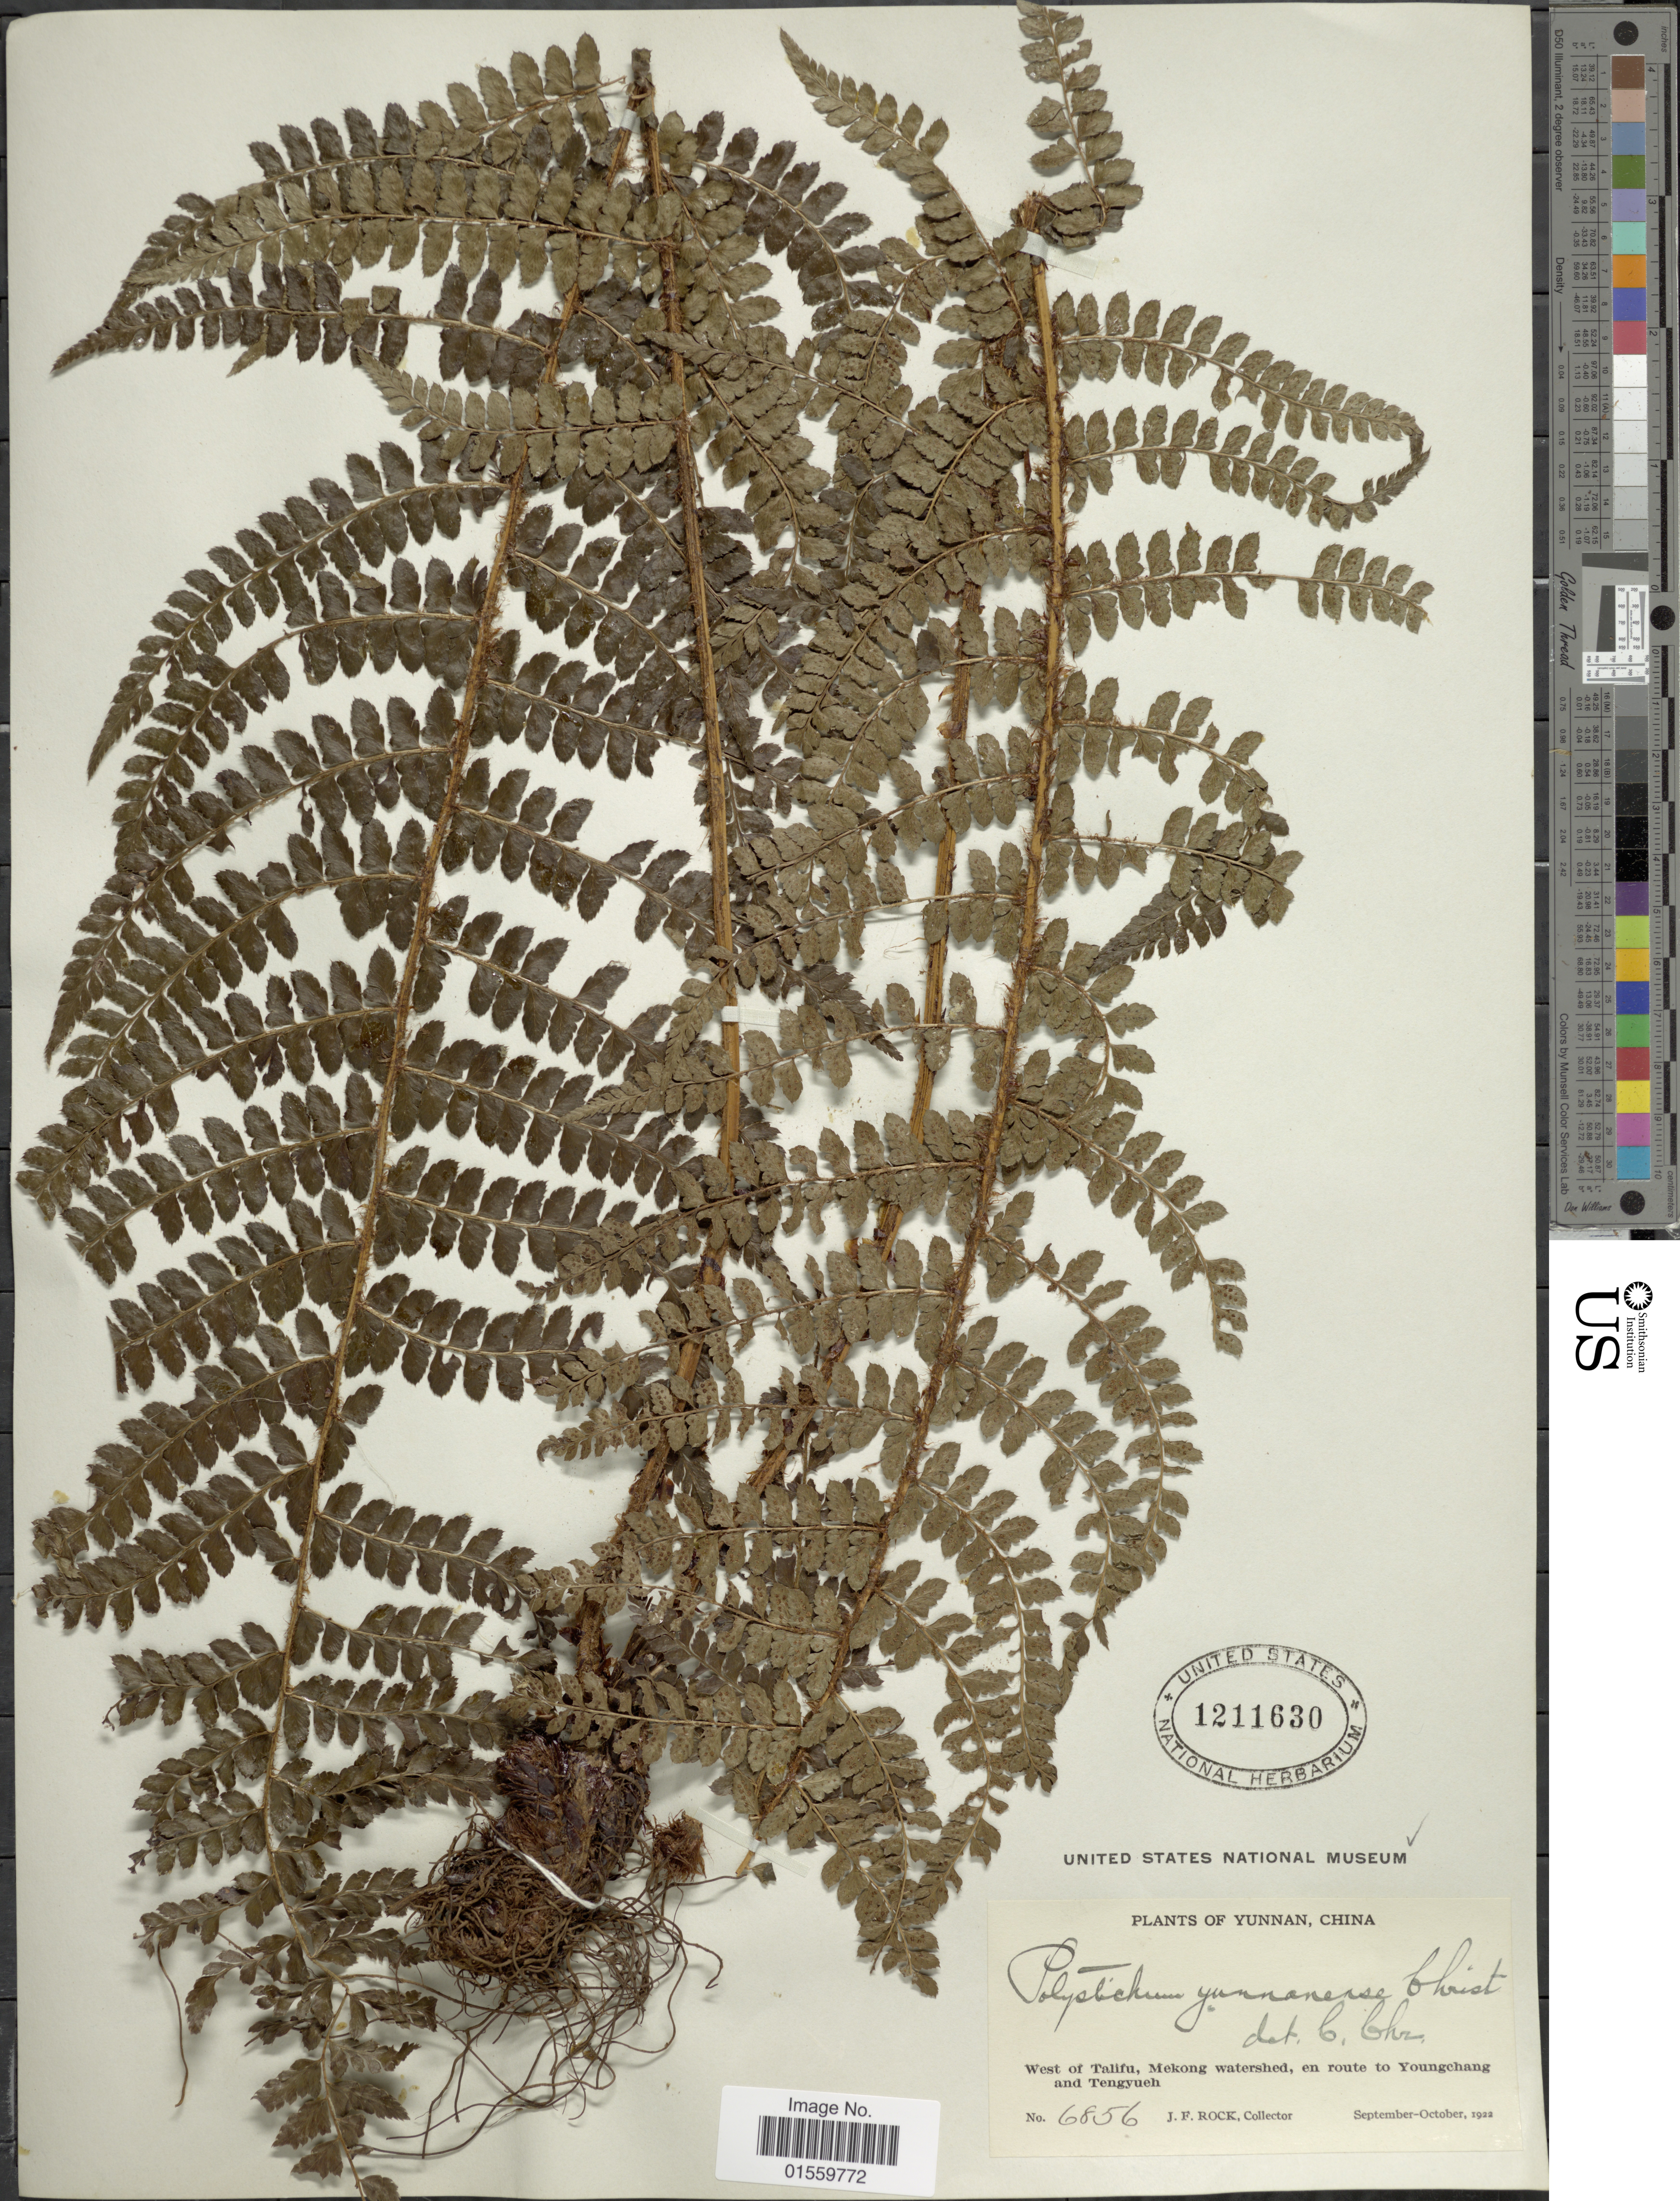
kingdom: Plantae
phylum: Tracheophyta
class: Polypodiopsida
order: Polypodiales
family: Dryopteridaceae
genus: Polystichum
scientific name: Polystichum yunnanense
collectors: J. Rock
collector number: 6856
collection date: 1922-09/1922-10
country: China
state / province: Yunnan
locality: West of Talifu, Mekong watershed, en route to Youngchang and Tengyueh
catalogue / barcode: US 1211630